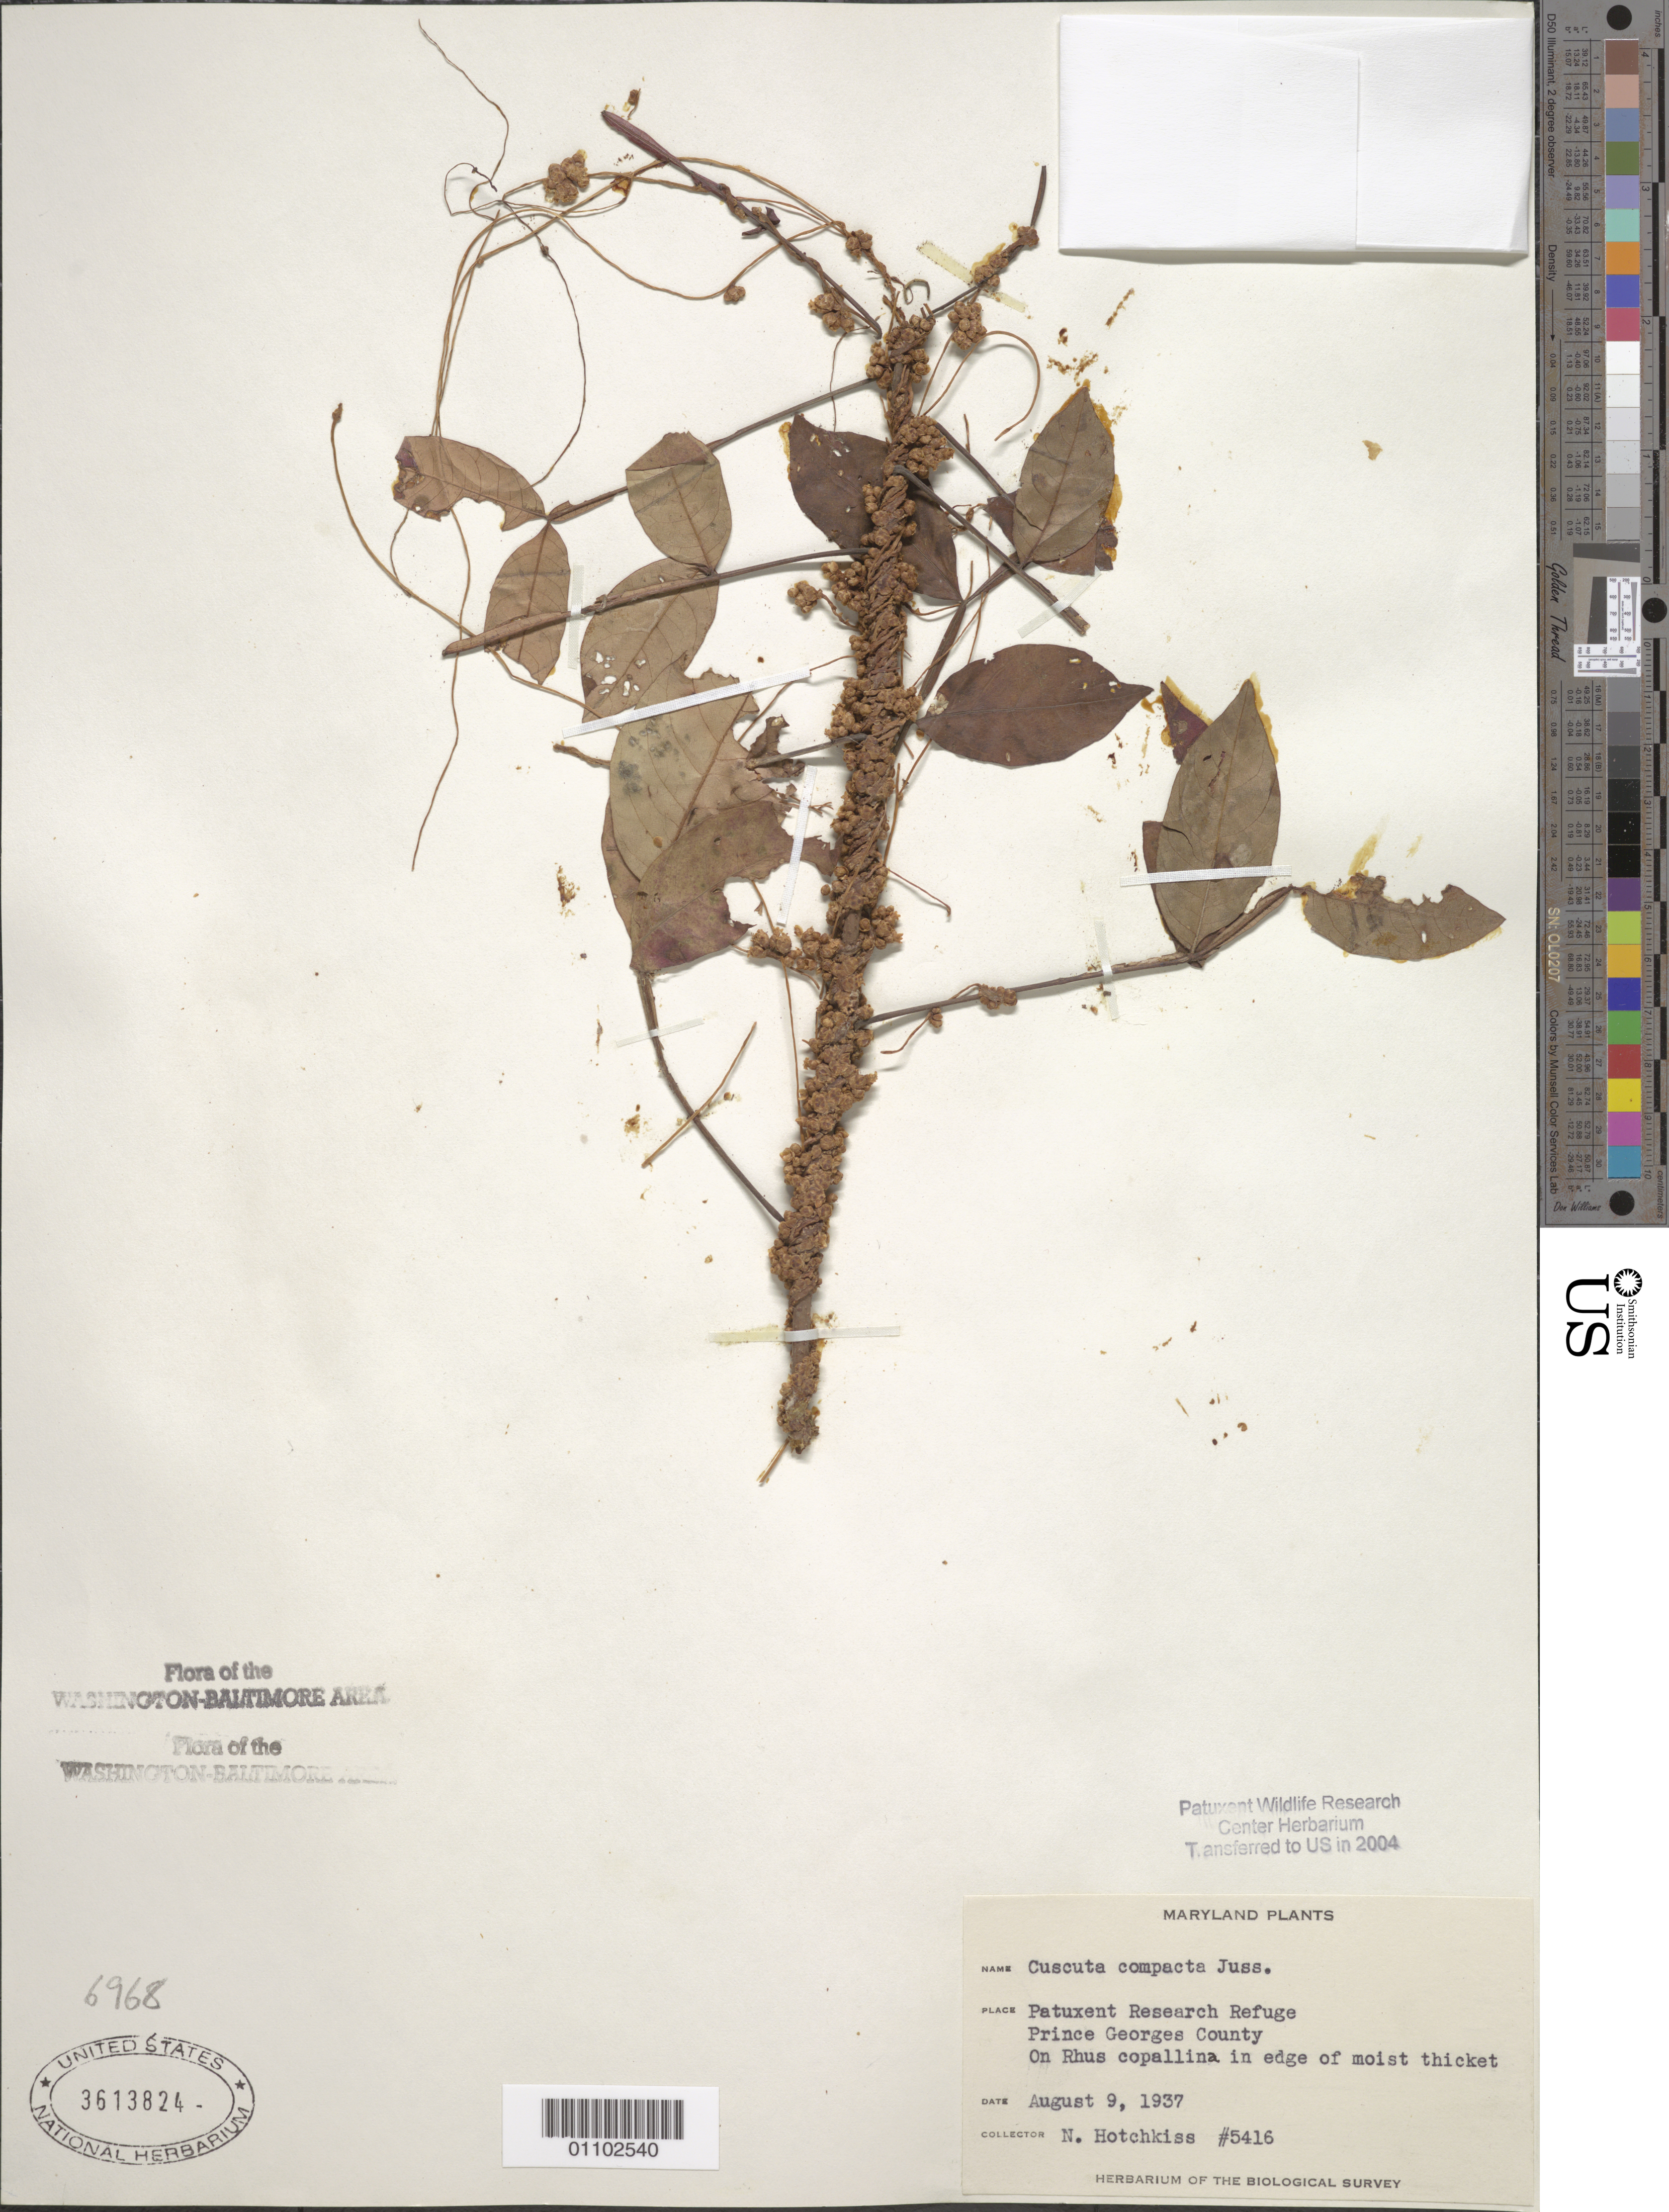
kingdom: Plantae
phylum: Tracheophyta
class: Magnoliopsida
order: Solanales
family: Convolvulaceae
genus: Cuscuta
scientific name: Cuscuta compacta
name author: Juss. ex Choisy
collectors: N. Hotchkiss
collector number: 5416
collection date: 1937-08-09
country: United States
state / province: Maryland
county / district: Prince George's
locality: Patuxent Research Refuge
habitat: On Rhus copallina in edge of moist thicket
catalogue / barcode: US 3613824